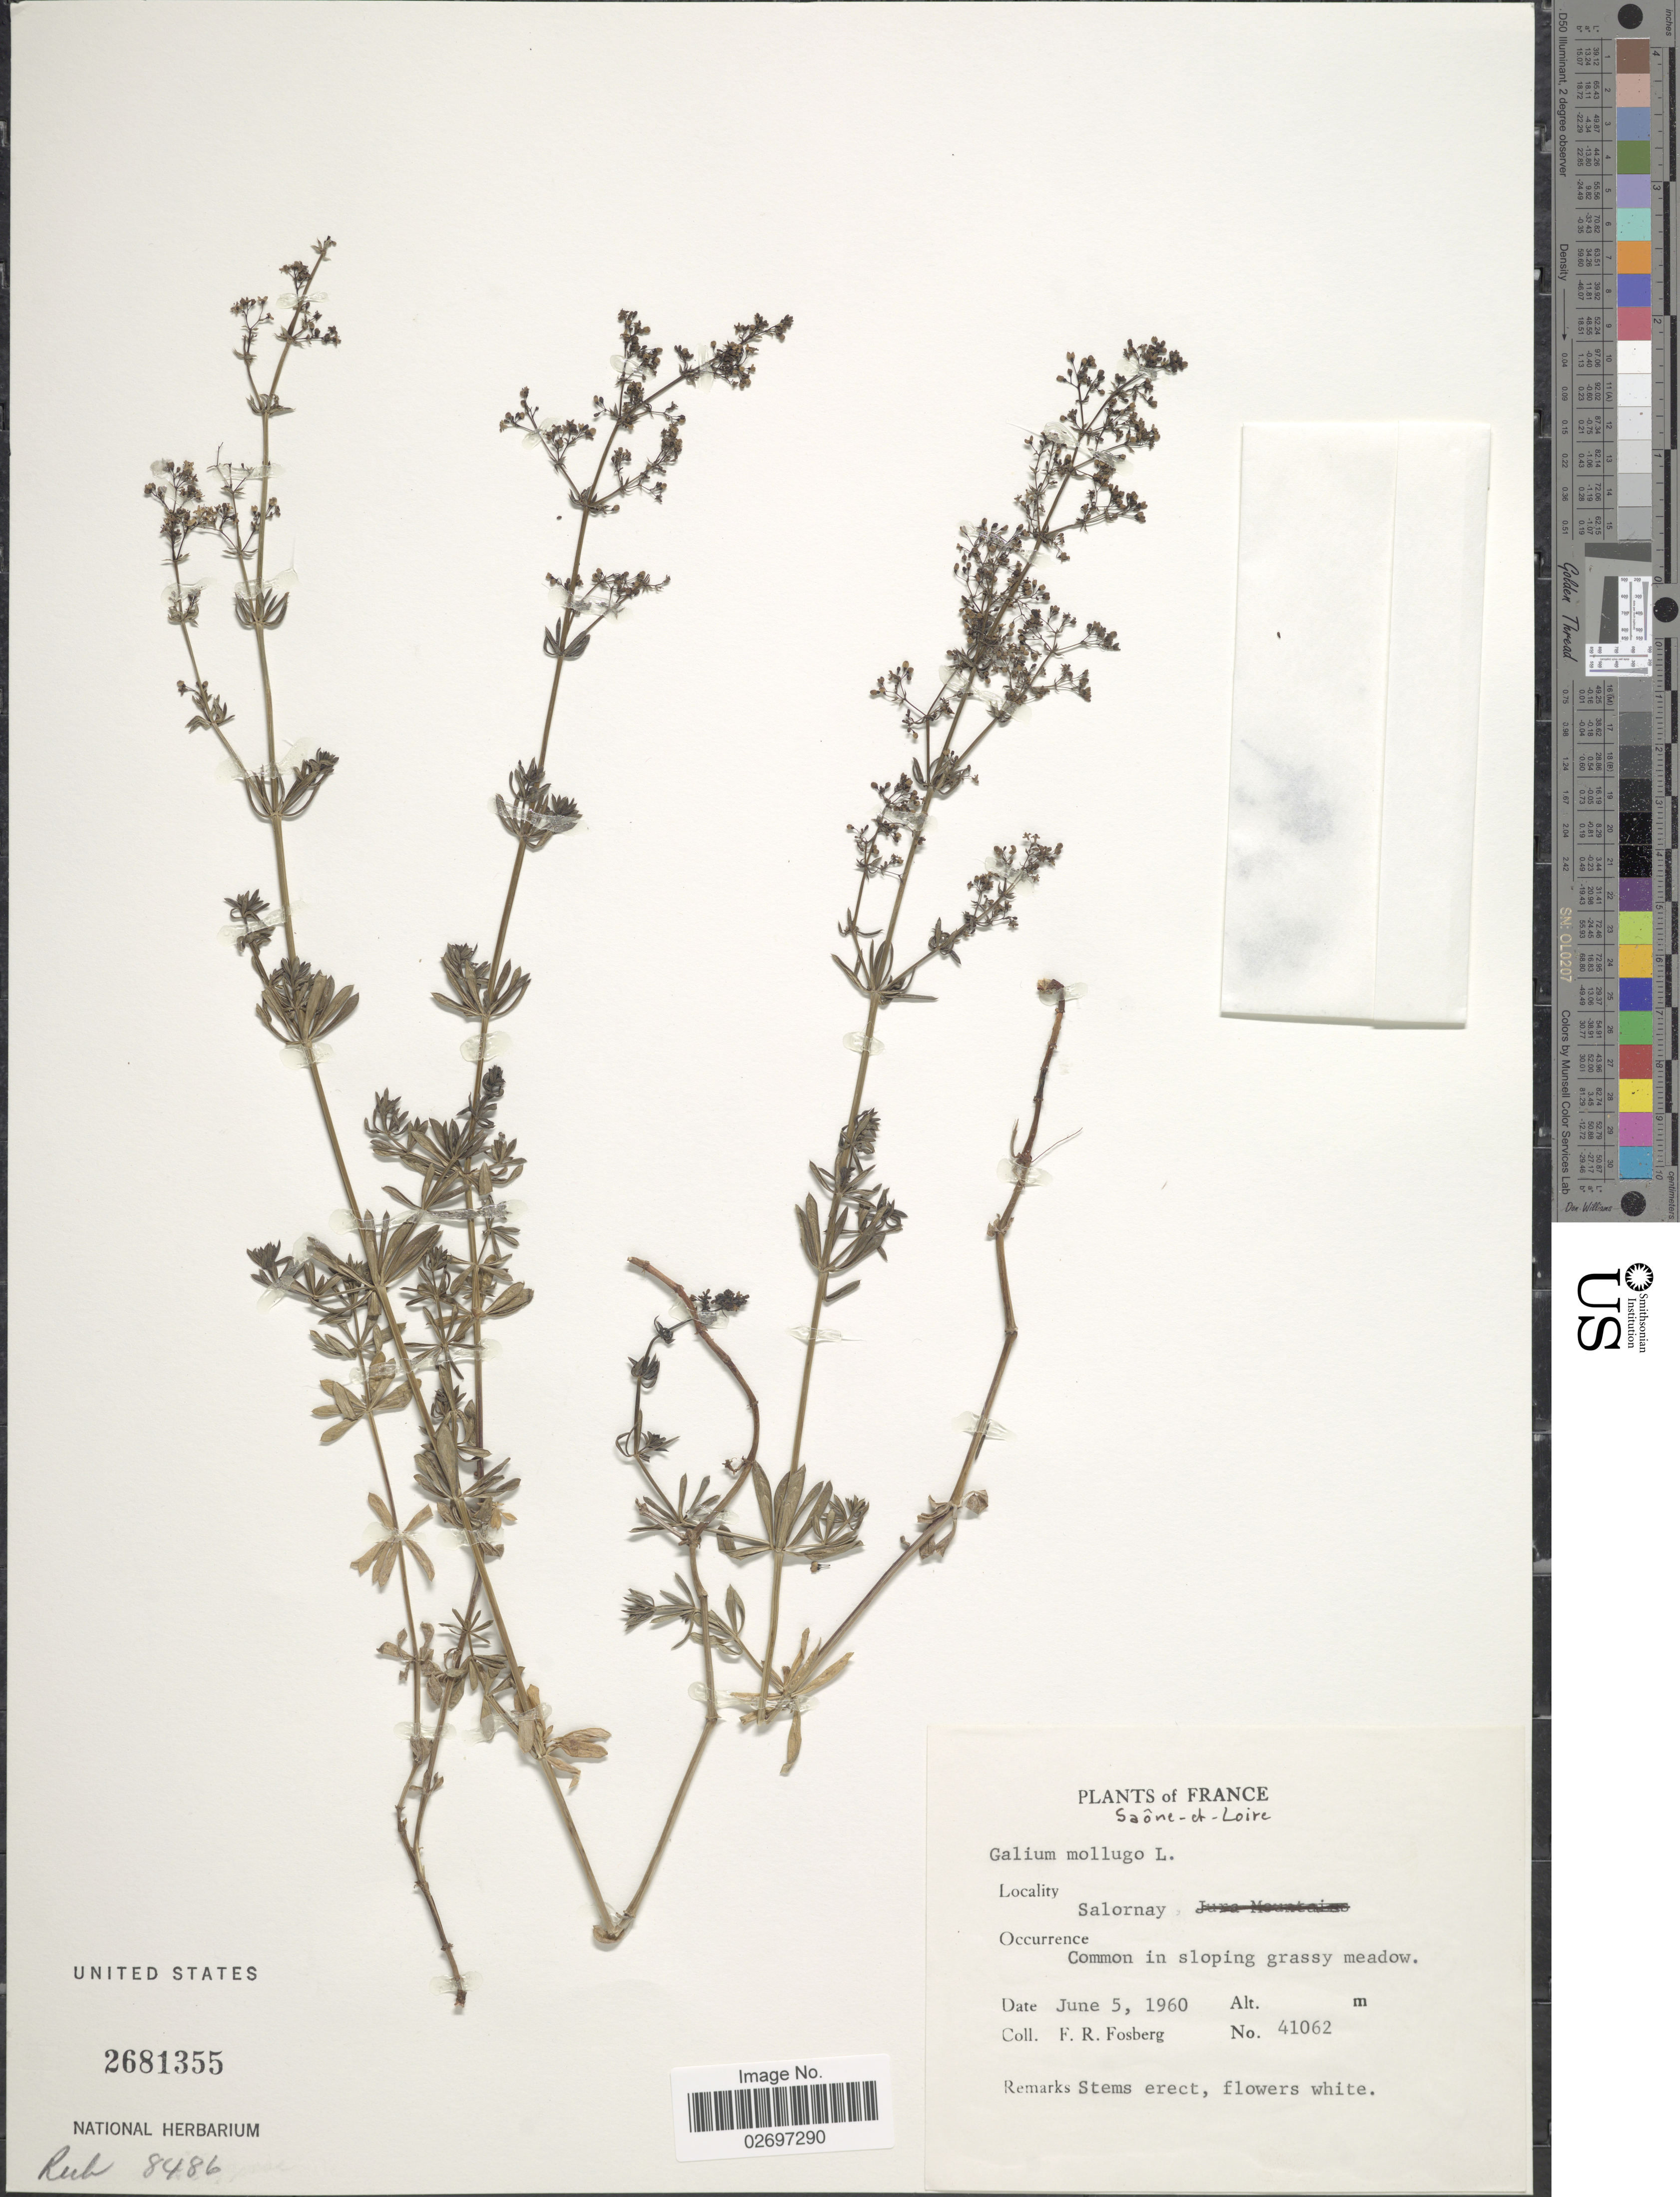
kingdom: Plantae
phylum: Tracheophyta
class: Magnoliopsida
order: Gentianales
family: Rubiaceae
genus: Galium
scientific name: Galium mollugo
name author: L.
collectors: F. R. Fosberg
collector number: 41062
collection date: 1960-06-05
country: France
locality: Saône-et-Loire. Salornay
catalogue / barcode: US 2681355